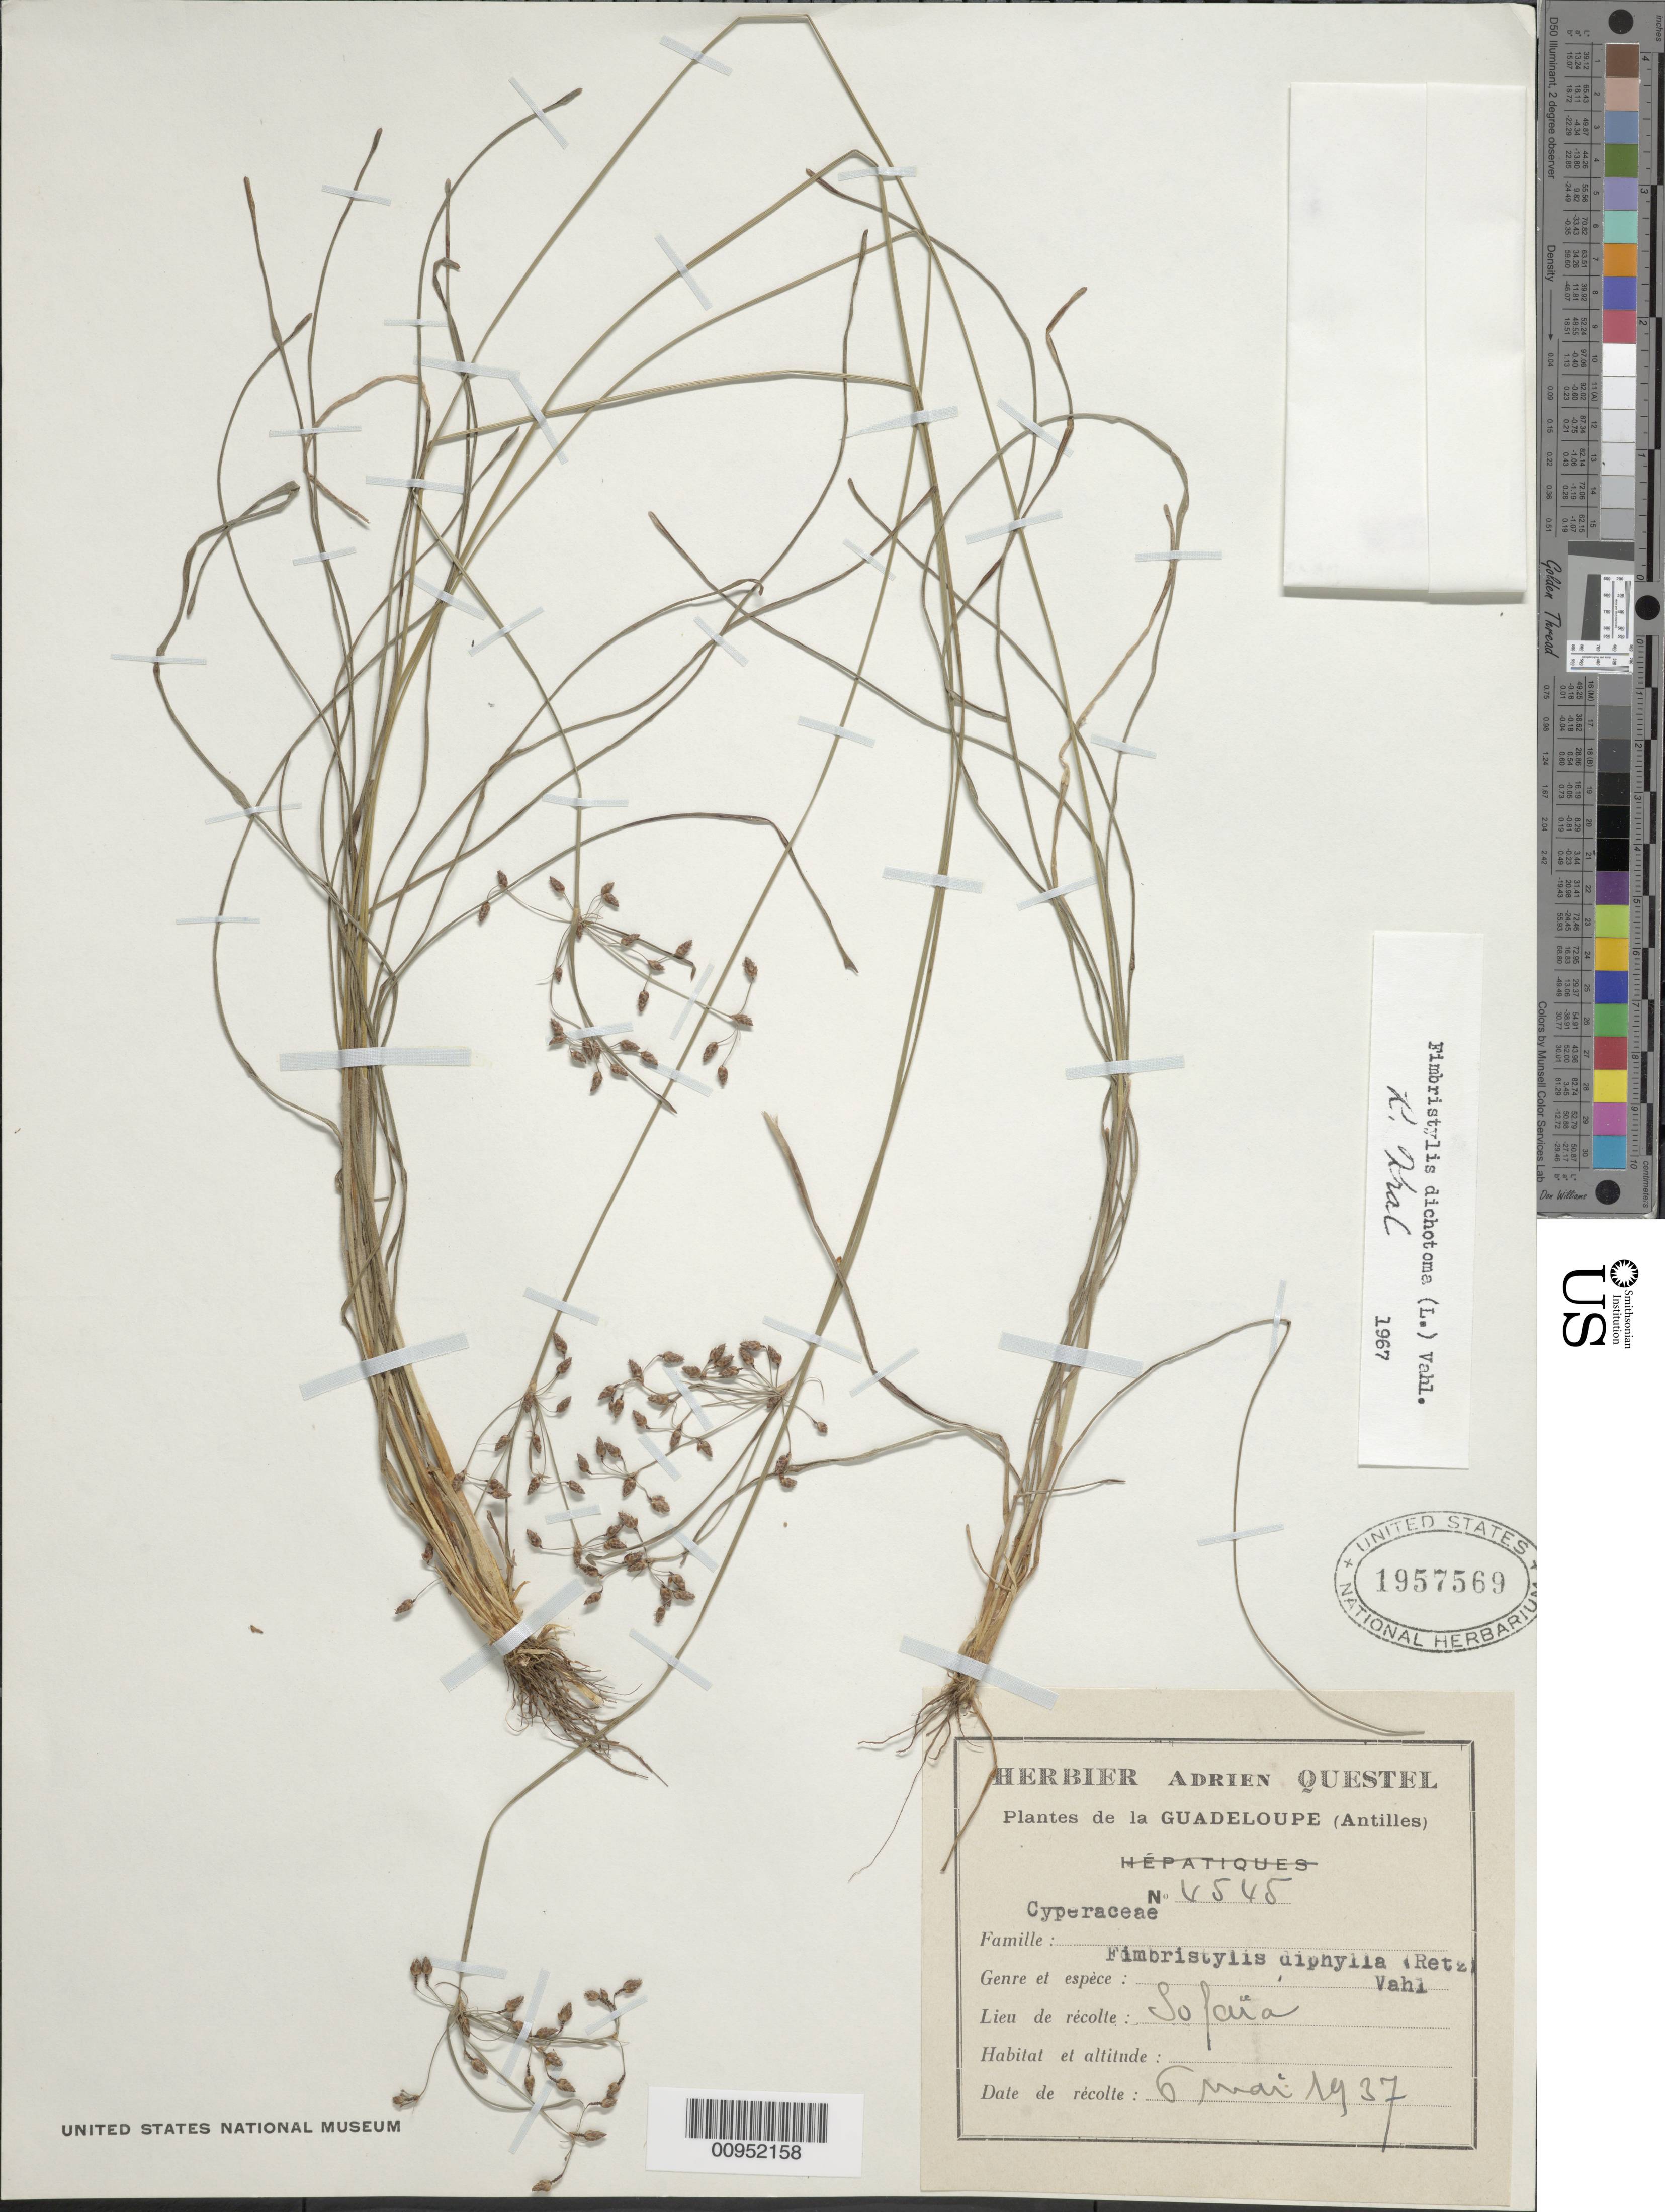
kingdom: Plantae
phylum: Tracheophyta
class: Liliopsida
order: Poales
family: Cyperaceae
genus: Fimbristylis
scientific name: Fimbristylis dichotoma subsp. dichotoma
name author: (L.) Vahl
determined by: Kral, Robert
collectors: A. Questel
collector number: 4545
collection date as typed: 06 May 1937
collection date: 1937-05-06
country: Guadeloupe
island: Basse Terre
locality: "Sofaïa"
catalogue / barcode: US 1957569